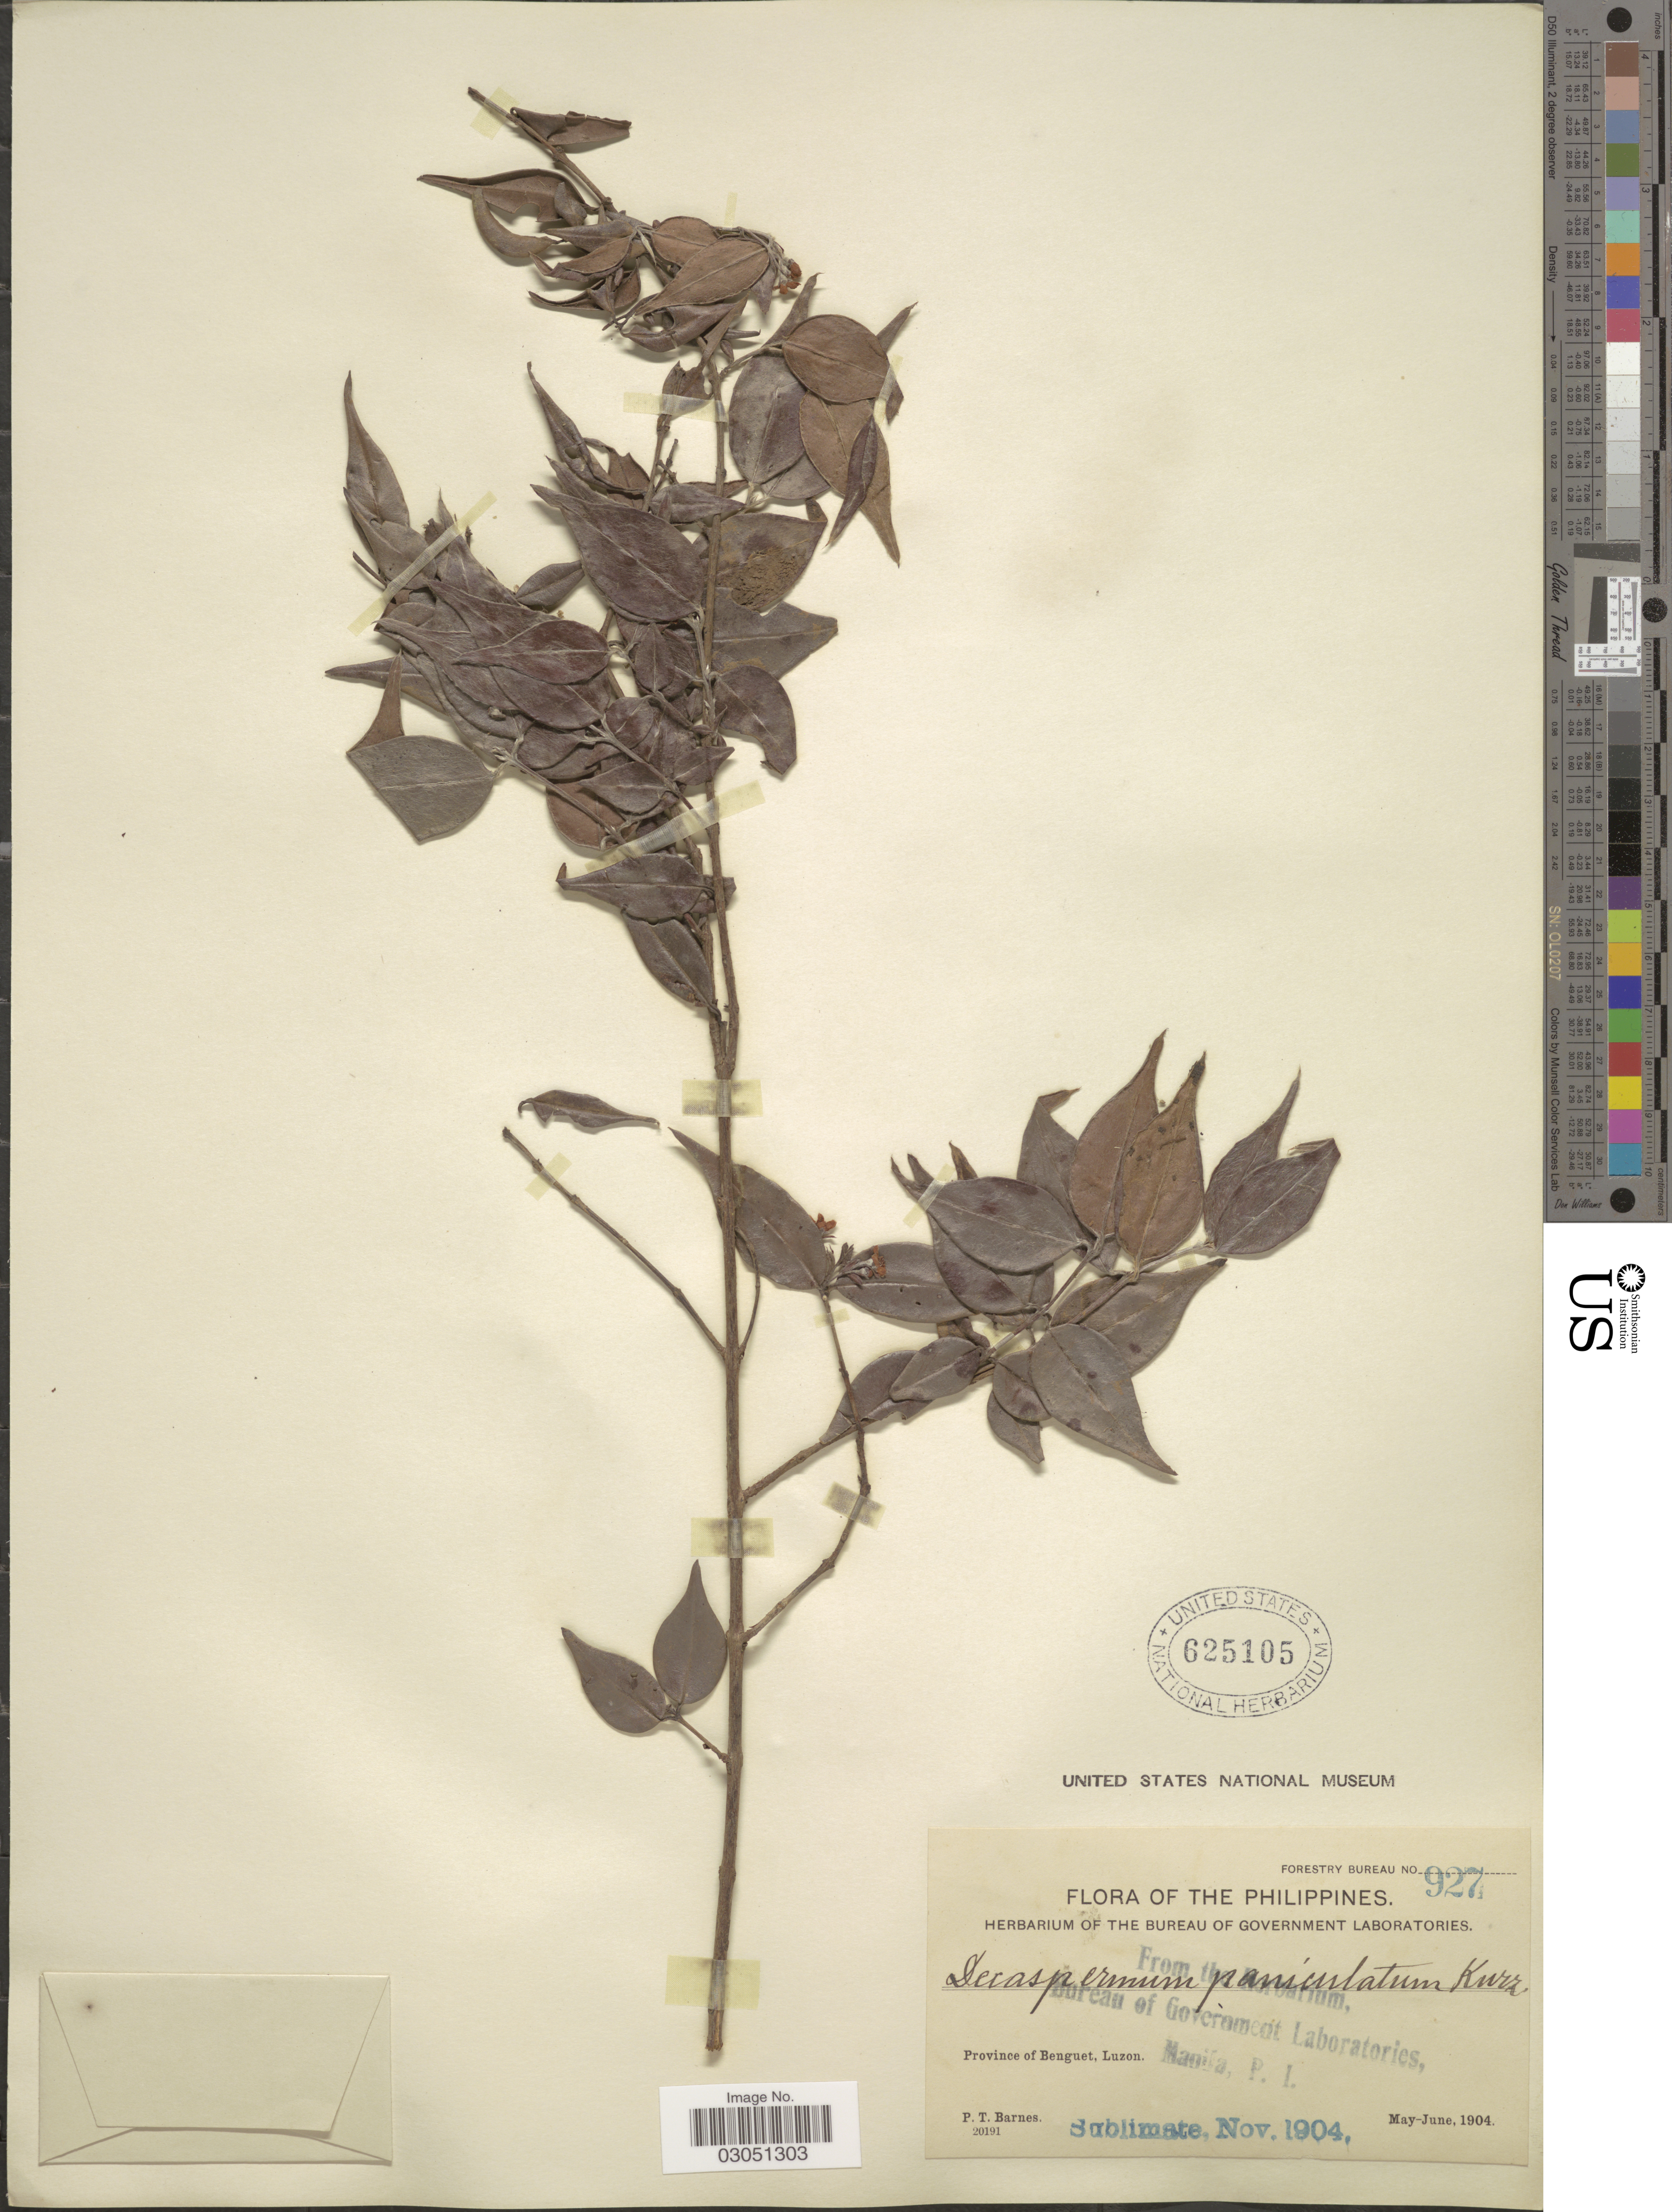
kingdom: Plantae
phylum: Tracheophyta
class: Magnoliopsida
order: Myrtales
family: Myrtaceae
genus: Decaspermum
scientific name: Decaspermum fruticosum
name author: J.R. Forst. & G. Forst.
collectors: P. Barnes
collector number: Forestry Bureau 927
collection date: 1904-05/1904-06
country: Philippines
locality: Province of Benguet, Luzon.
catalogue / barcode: US 625105